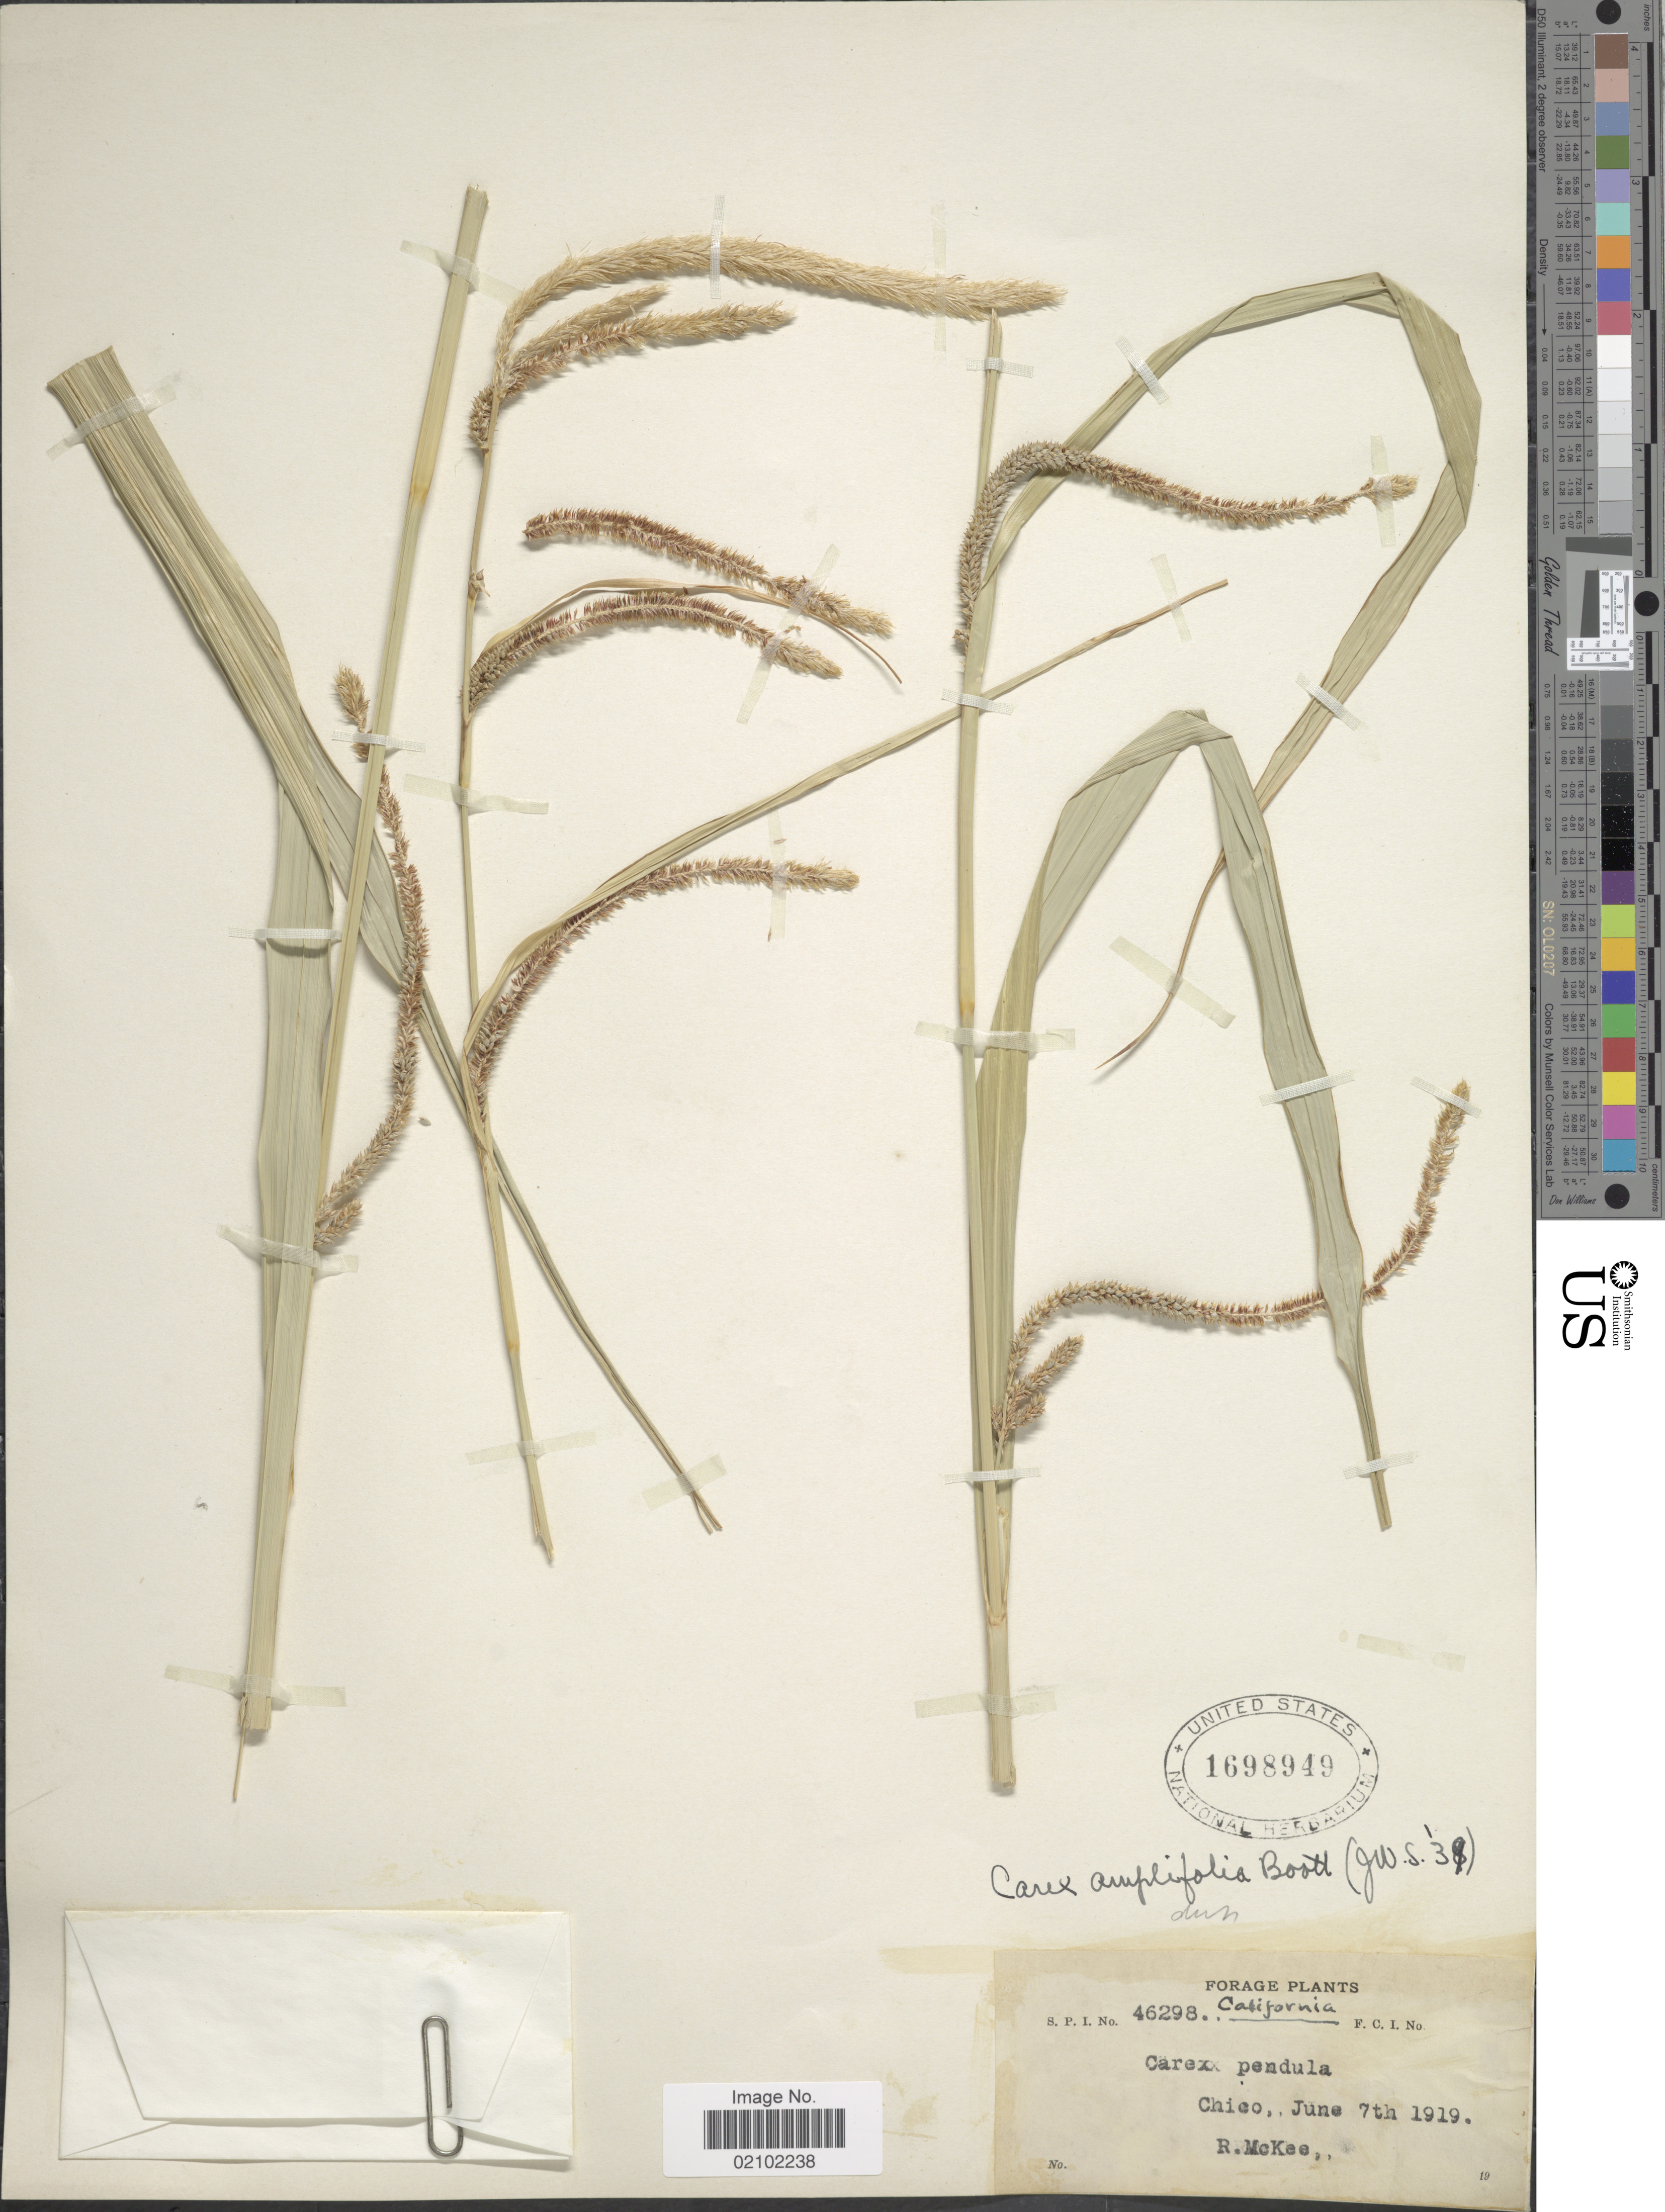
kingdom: Plantae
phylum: Tracheophyta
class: Liliopsida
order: Poales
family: Cyperaceae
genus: Carex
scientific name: Carex amplifolia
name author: Boott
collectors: R. Mckee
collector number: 46298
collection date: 1919-06-07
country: United States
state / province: California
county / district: Butte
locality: Chico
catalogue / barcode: US 1698949